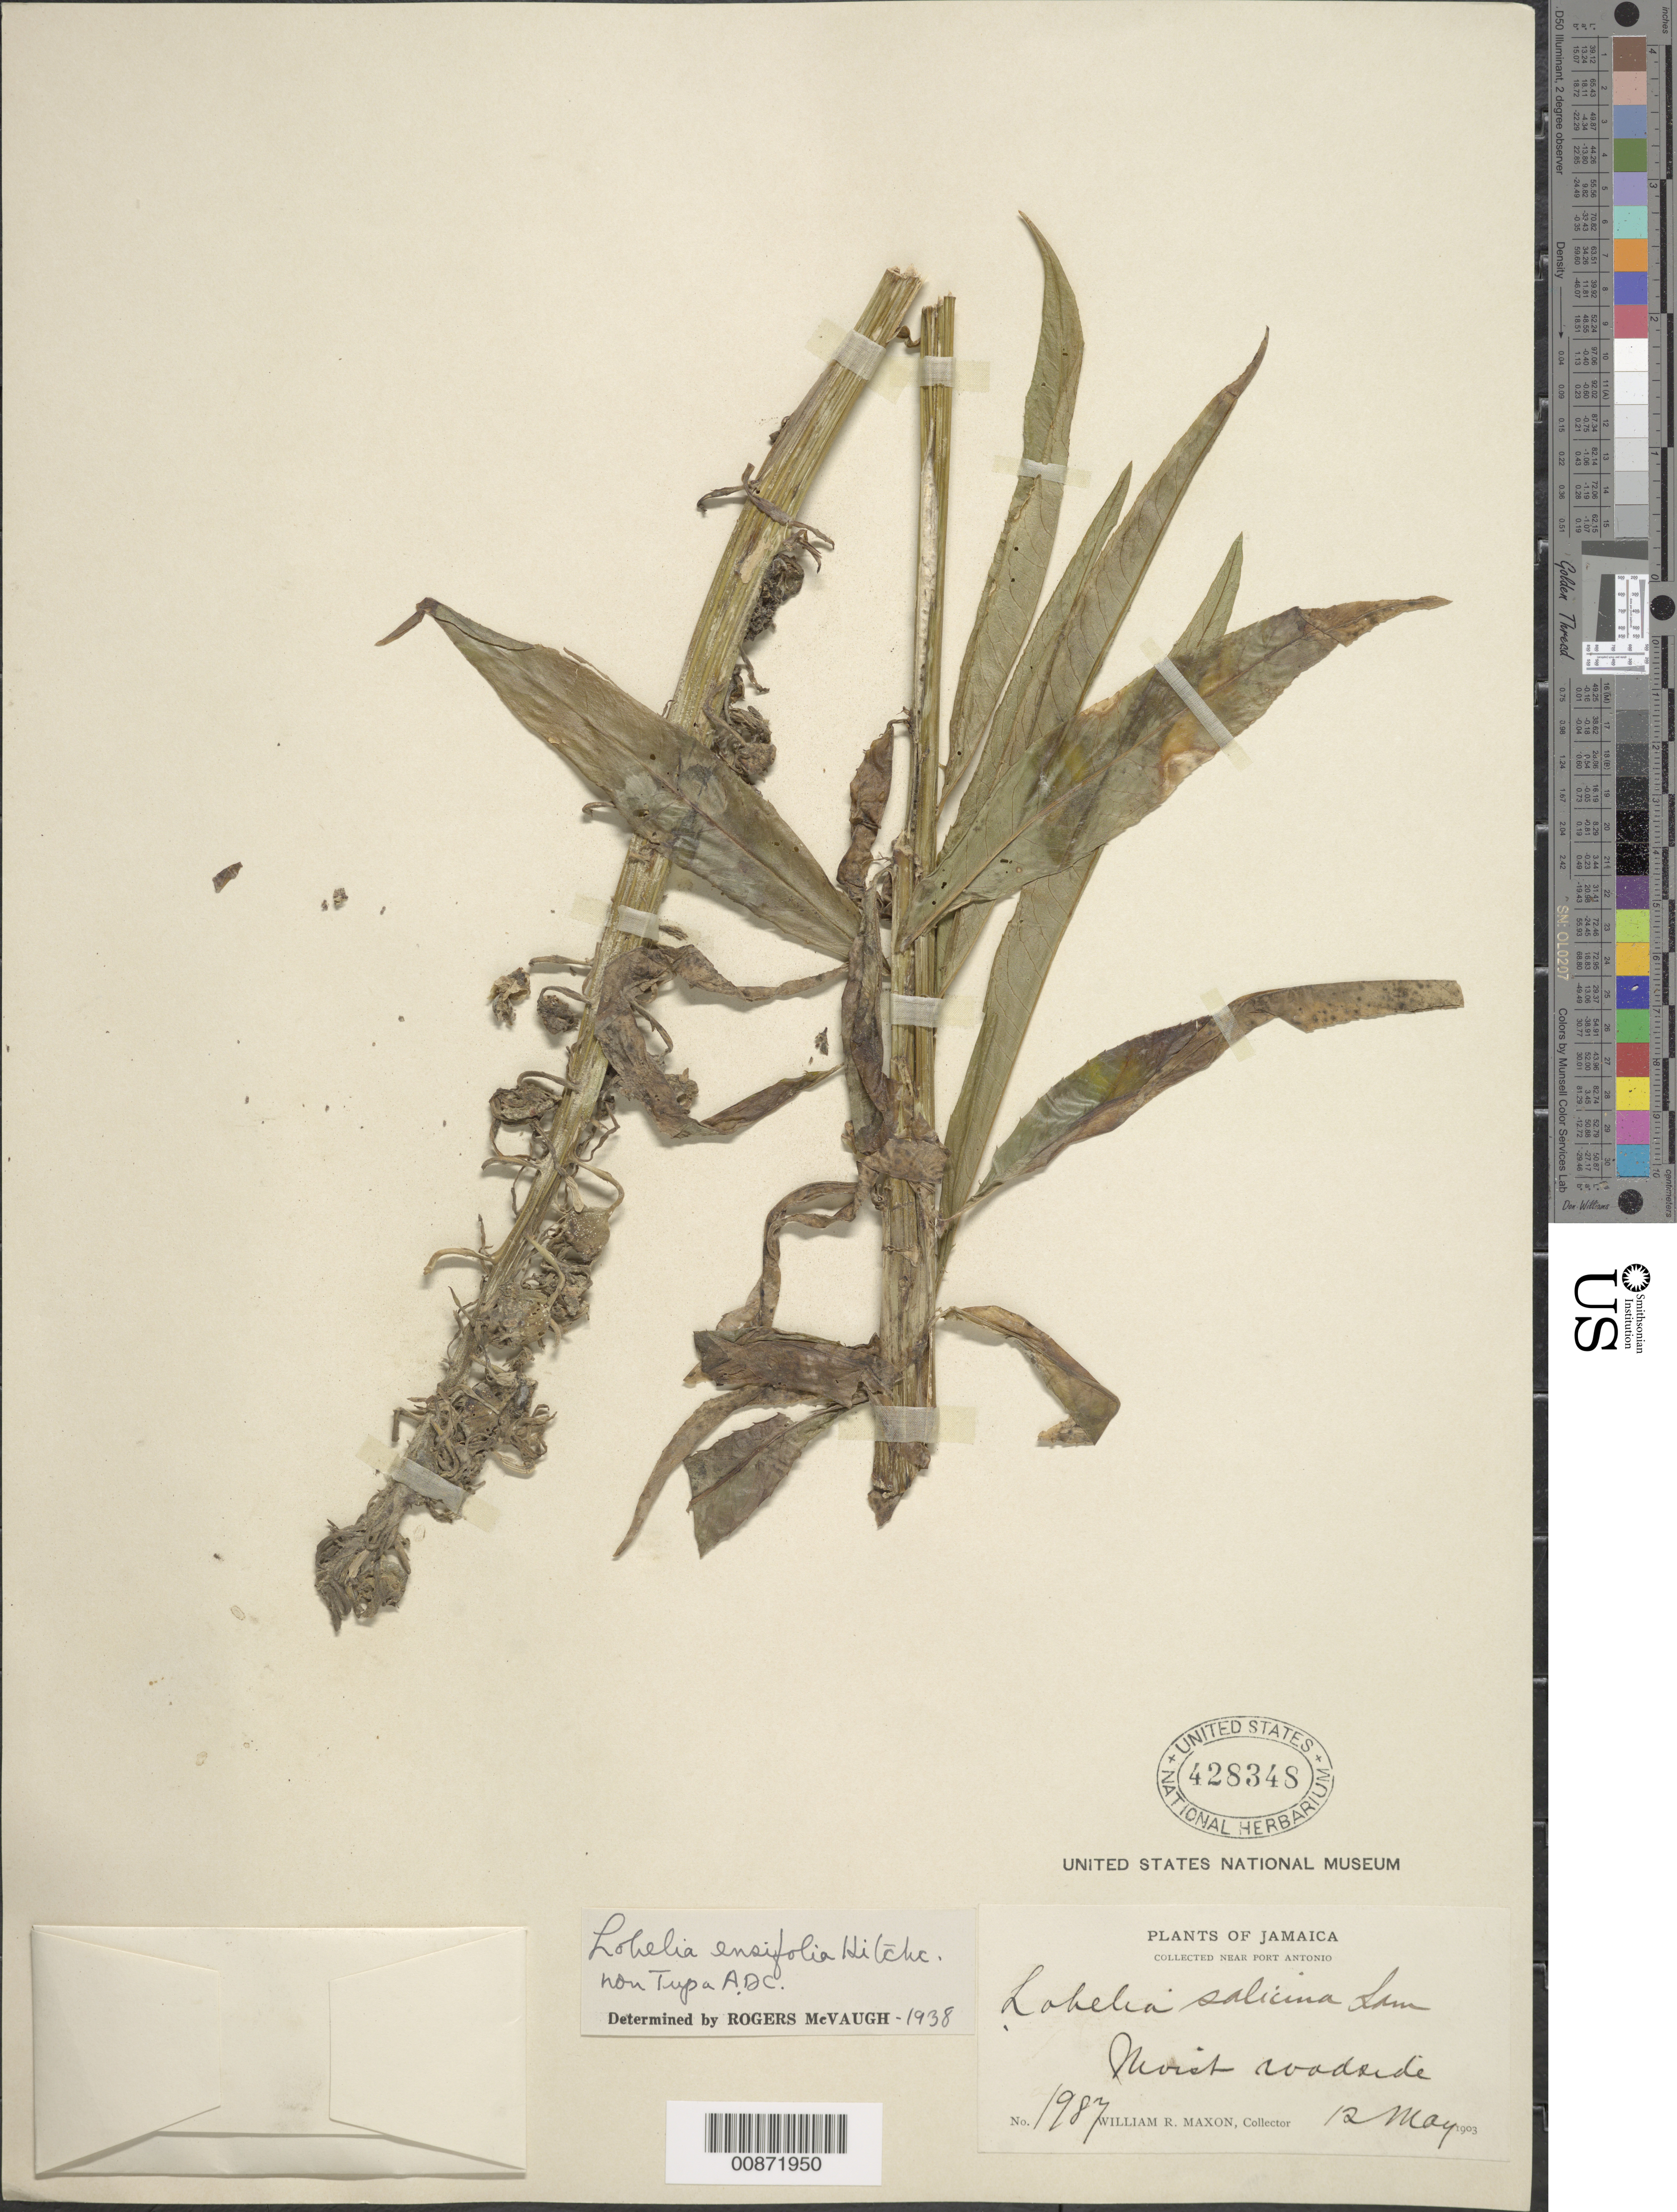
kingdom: Plantae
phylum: Tracheophyta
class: Magnoliopsida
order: Asterales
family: Campanulaceae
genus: Lobelia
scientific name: Lobelia sp.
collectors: W. R. Maxon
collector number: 1987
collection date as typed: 12 May 1903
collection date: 1903-05-12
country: Jamaica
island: Jamaica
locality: Near Port Antonio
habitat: Moist roadside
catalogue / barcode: US 428348